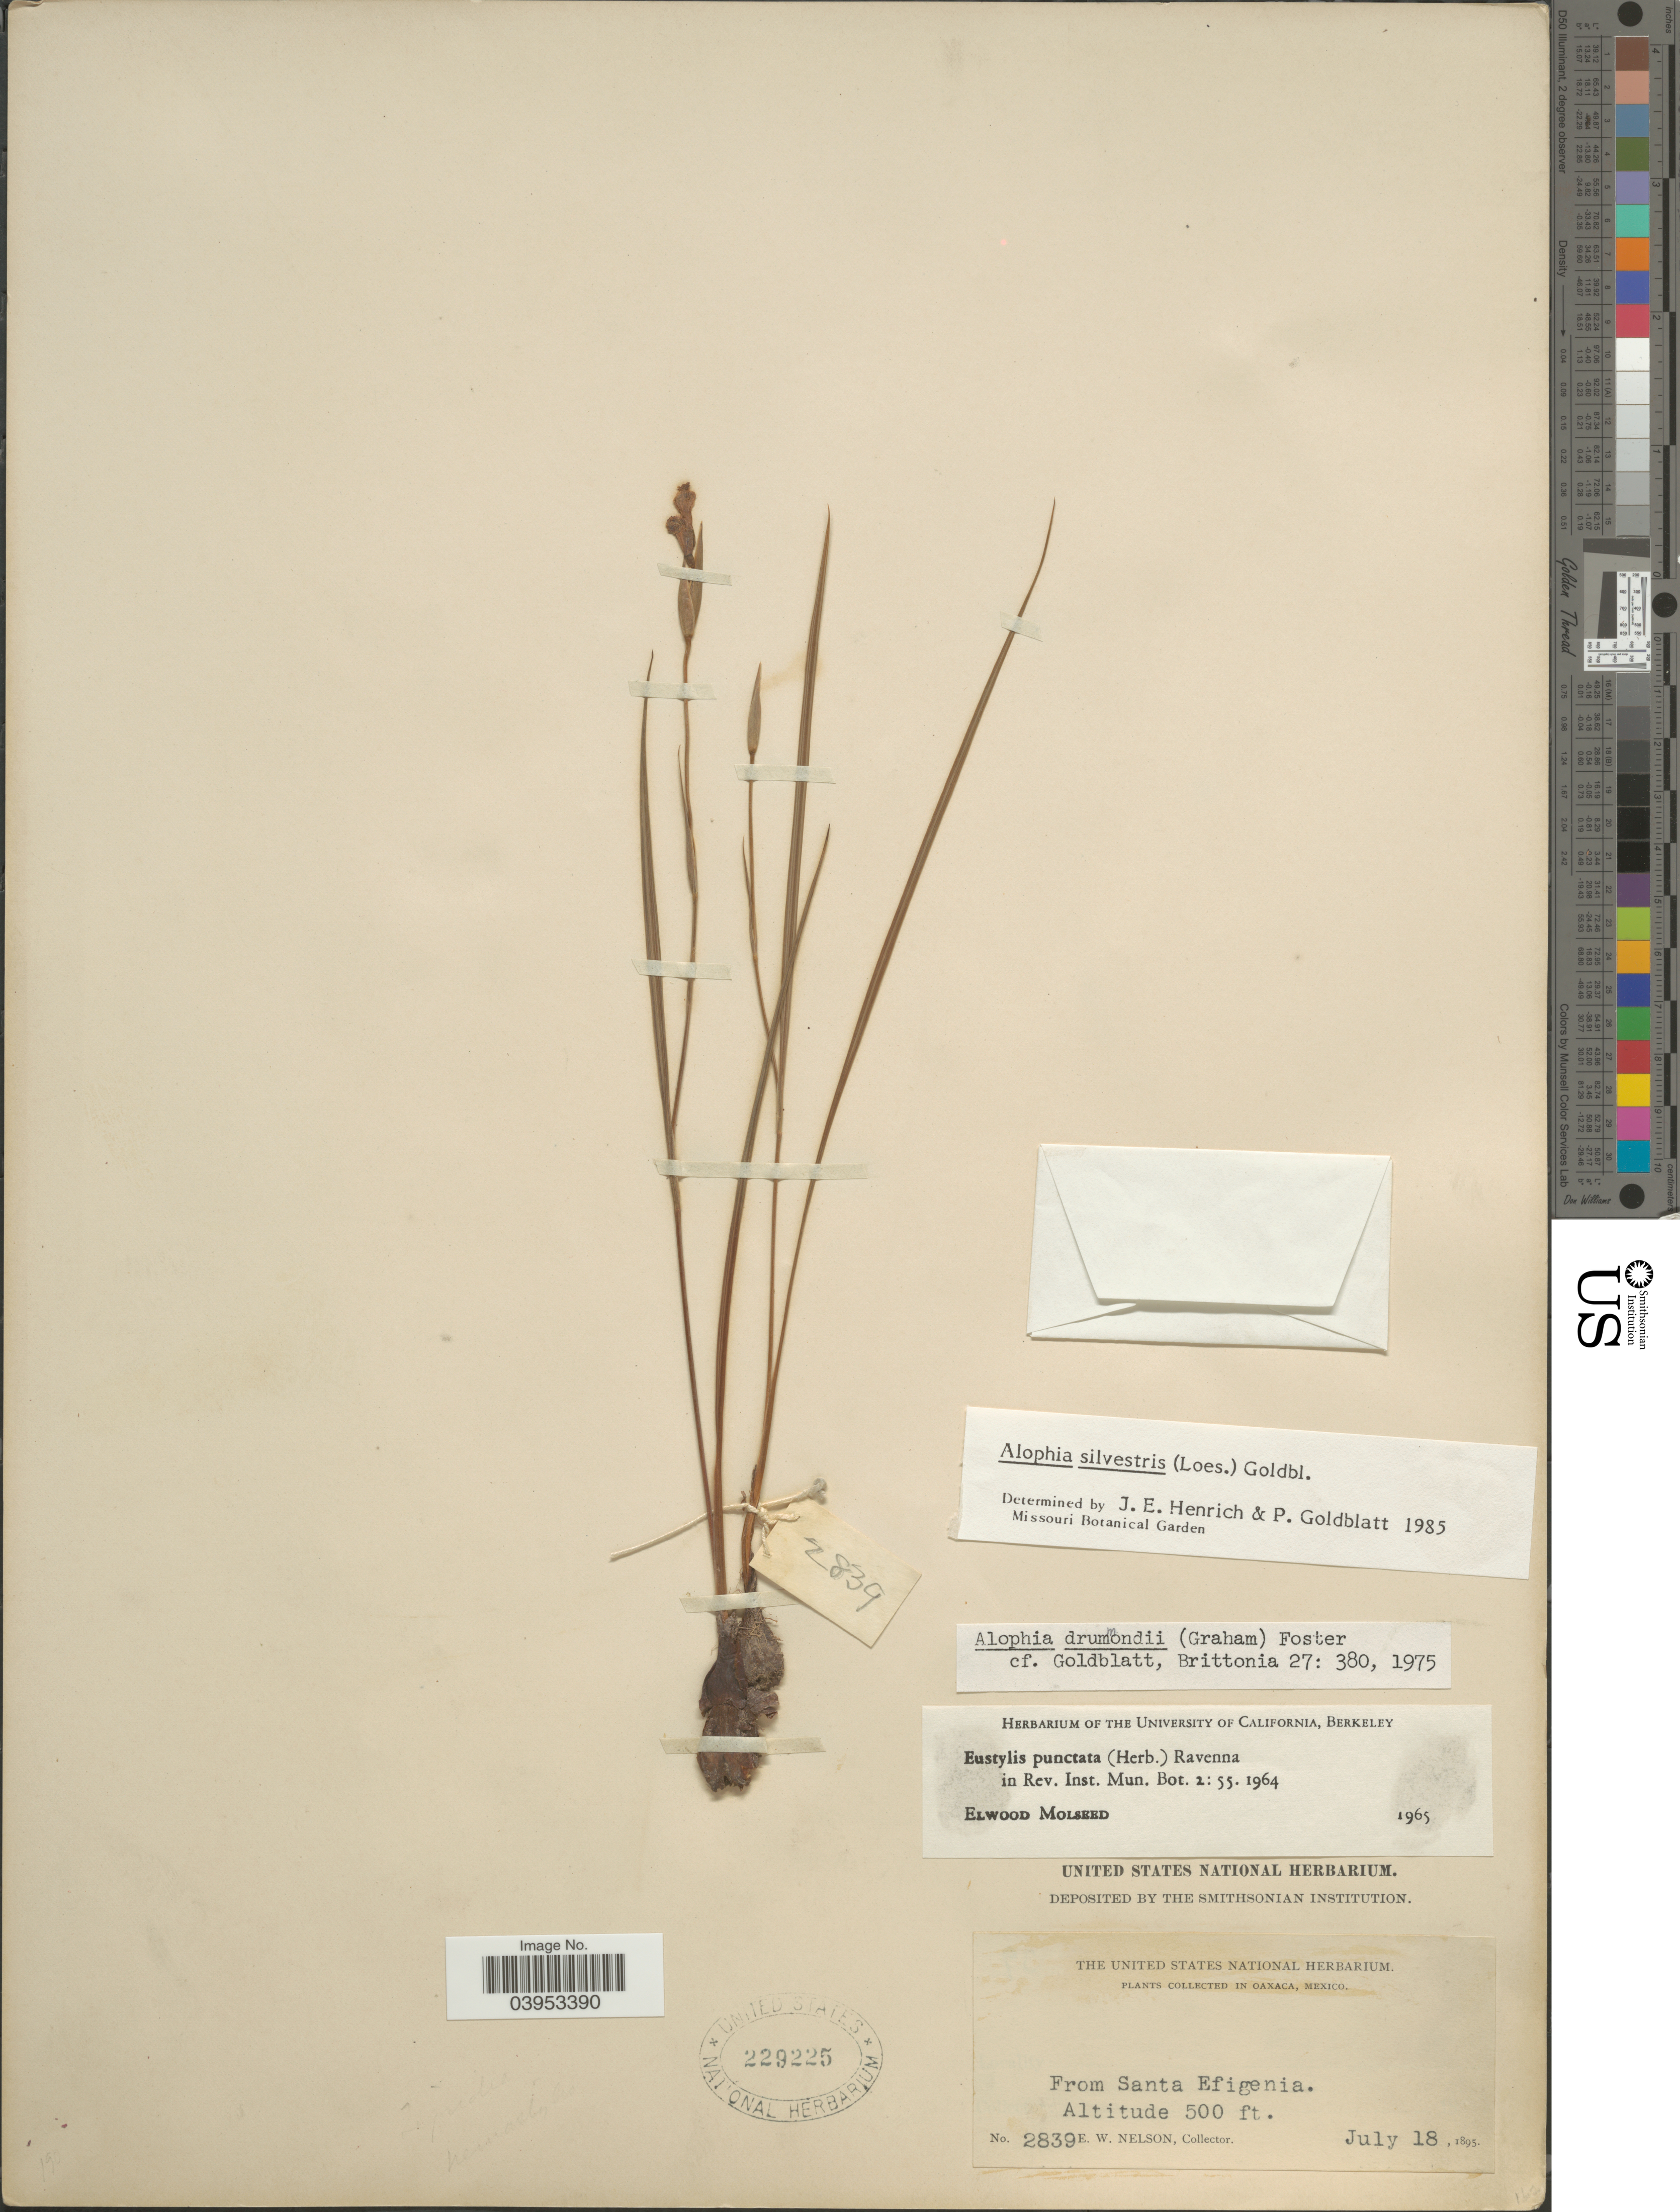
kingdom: Plantae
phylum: Tracheophyta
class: Liliopsida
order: Asparagales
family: Iridaceae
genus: Alophia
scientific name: Alophia silvestris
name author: (Loes.) Goldblatt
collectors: E. W. Nelson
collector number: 2839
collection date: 1895-07-18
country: Mexico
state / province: Oaxaca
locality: From Santa Efigenia.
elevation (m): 152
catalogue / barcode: US 229225